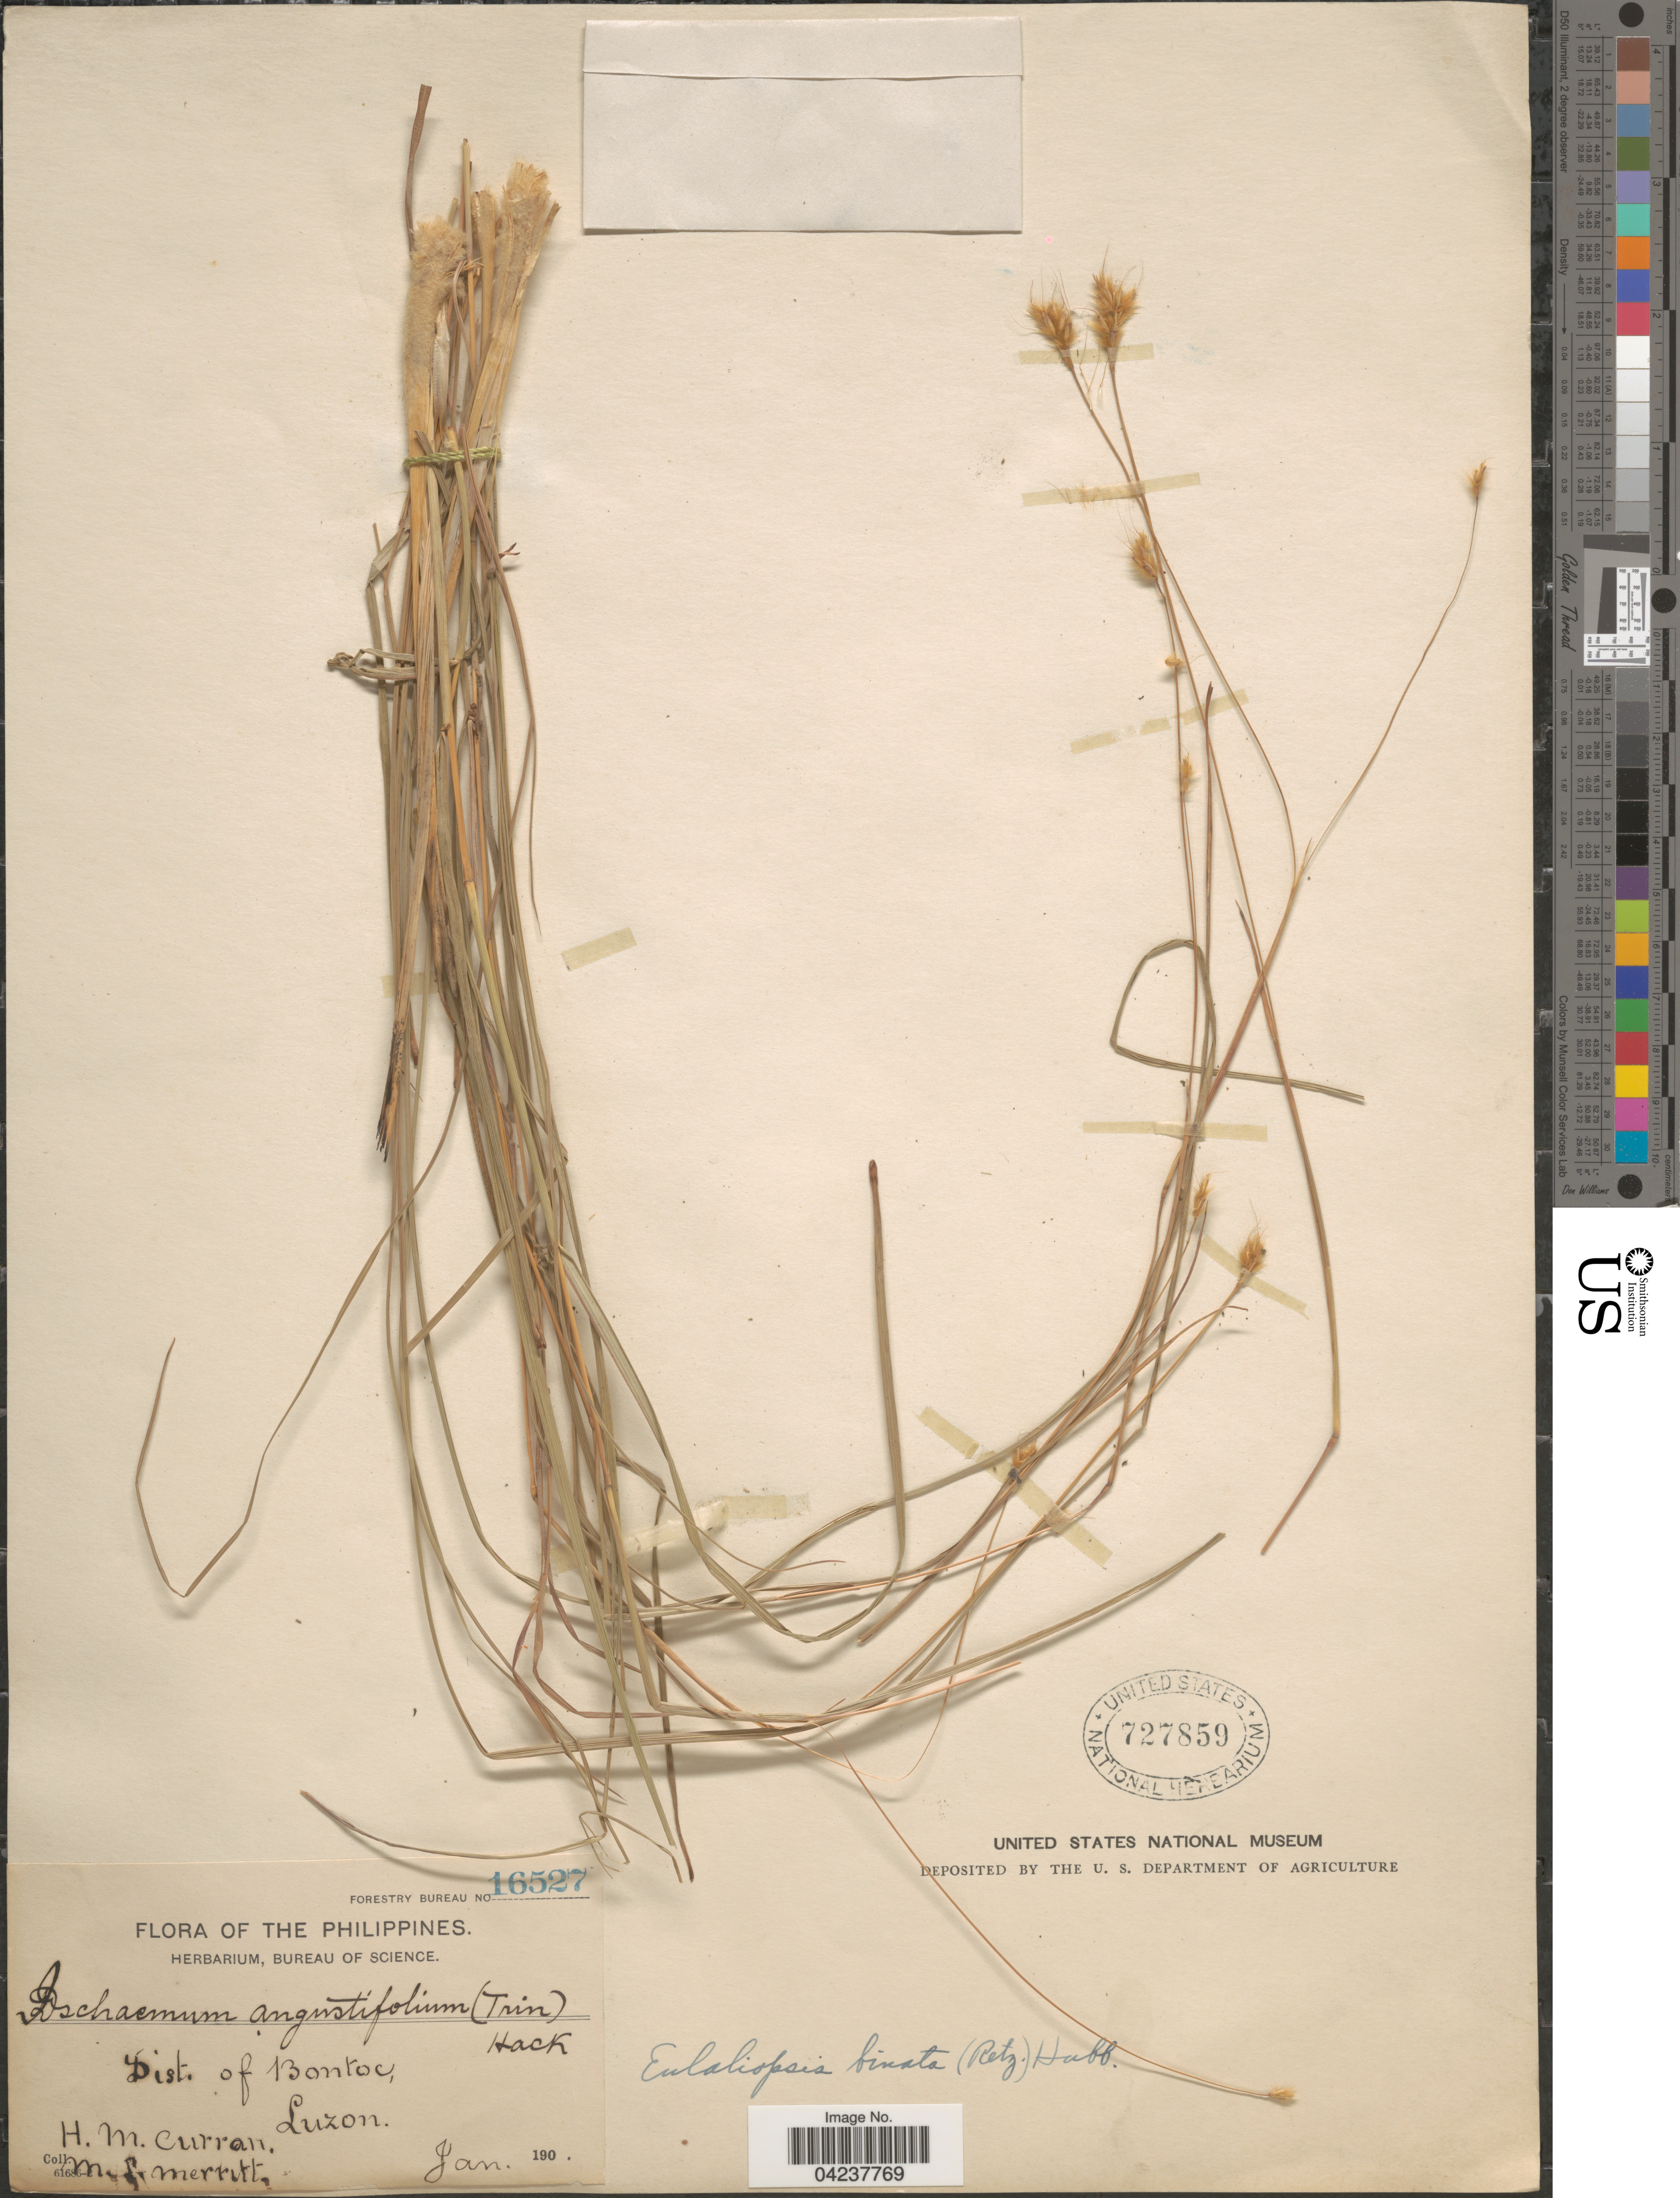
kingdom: Plantae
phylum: Tracheophyta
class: Liliopsida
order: Poales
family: Poaceae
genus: Eulaliopsis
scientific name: Eulaliopsis binata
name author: (Retz.) C. E. Hubb.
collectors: H. M. Curran & M. L. Merritt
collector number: Forestry Bureau 16527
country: Philippines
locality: Dist. of Bontoc, Luzon.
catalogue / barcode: US 727859